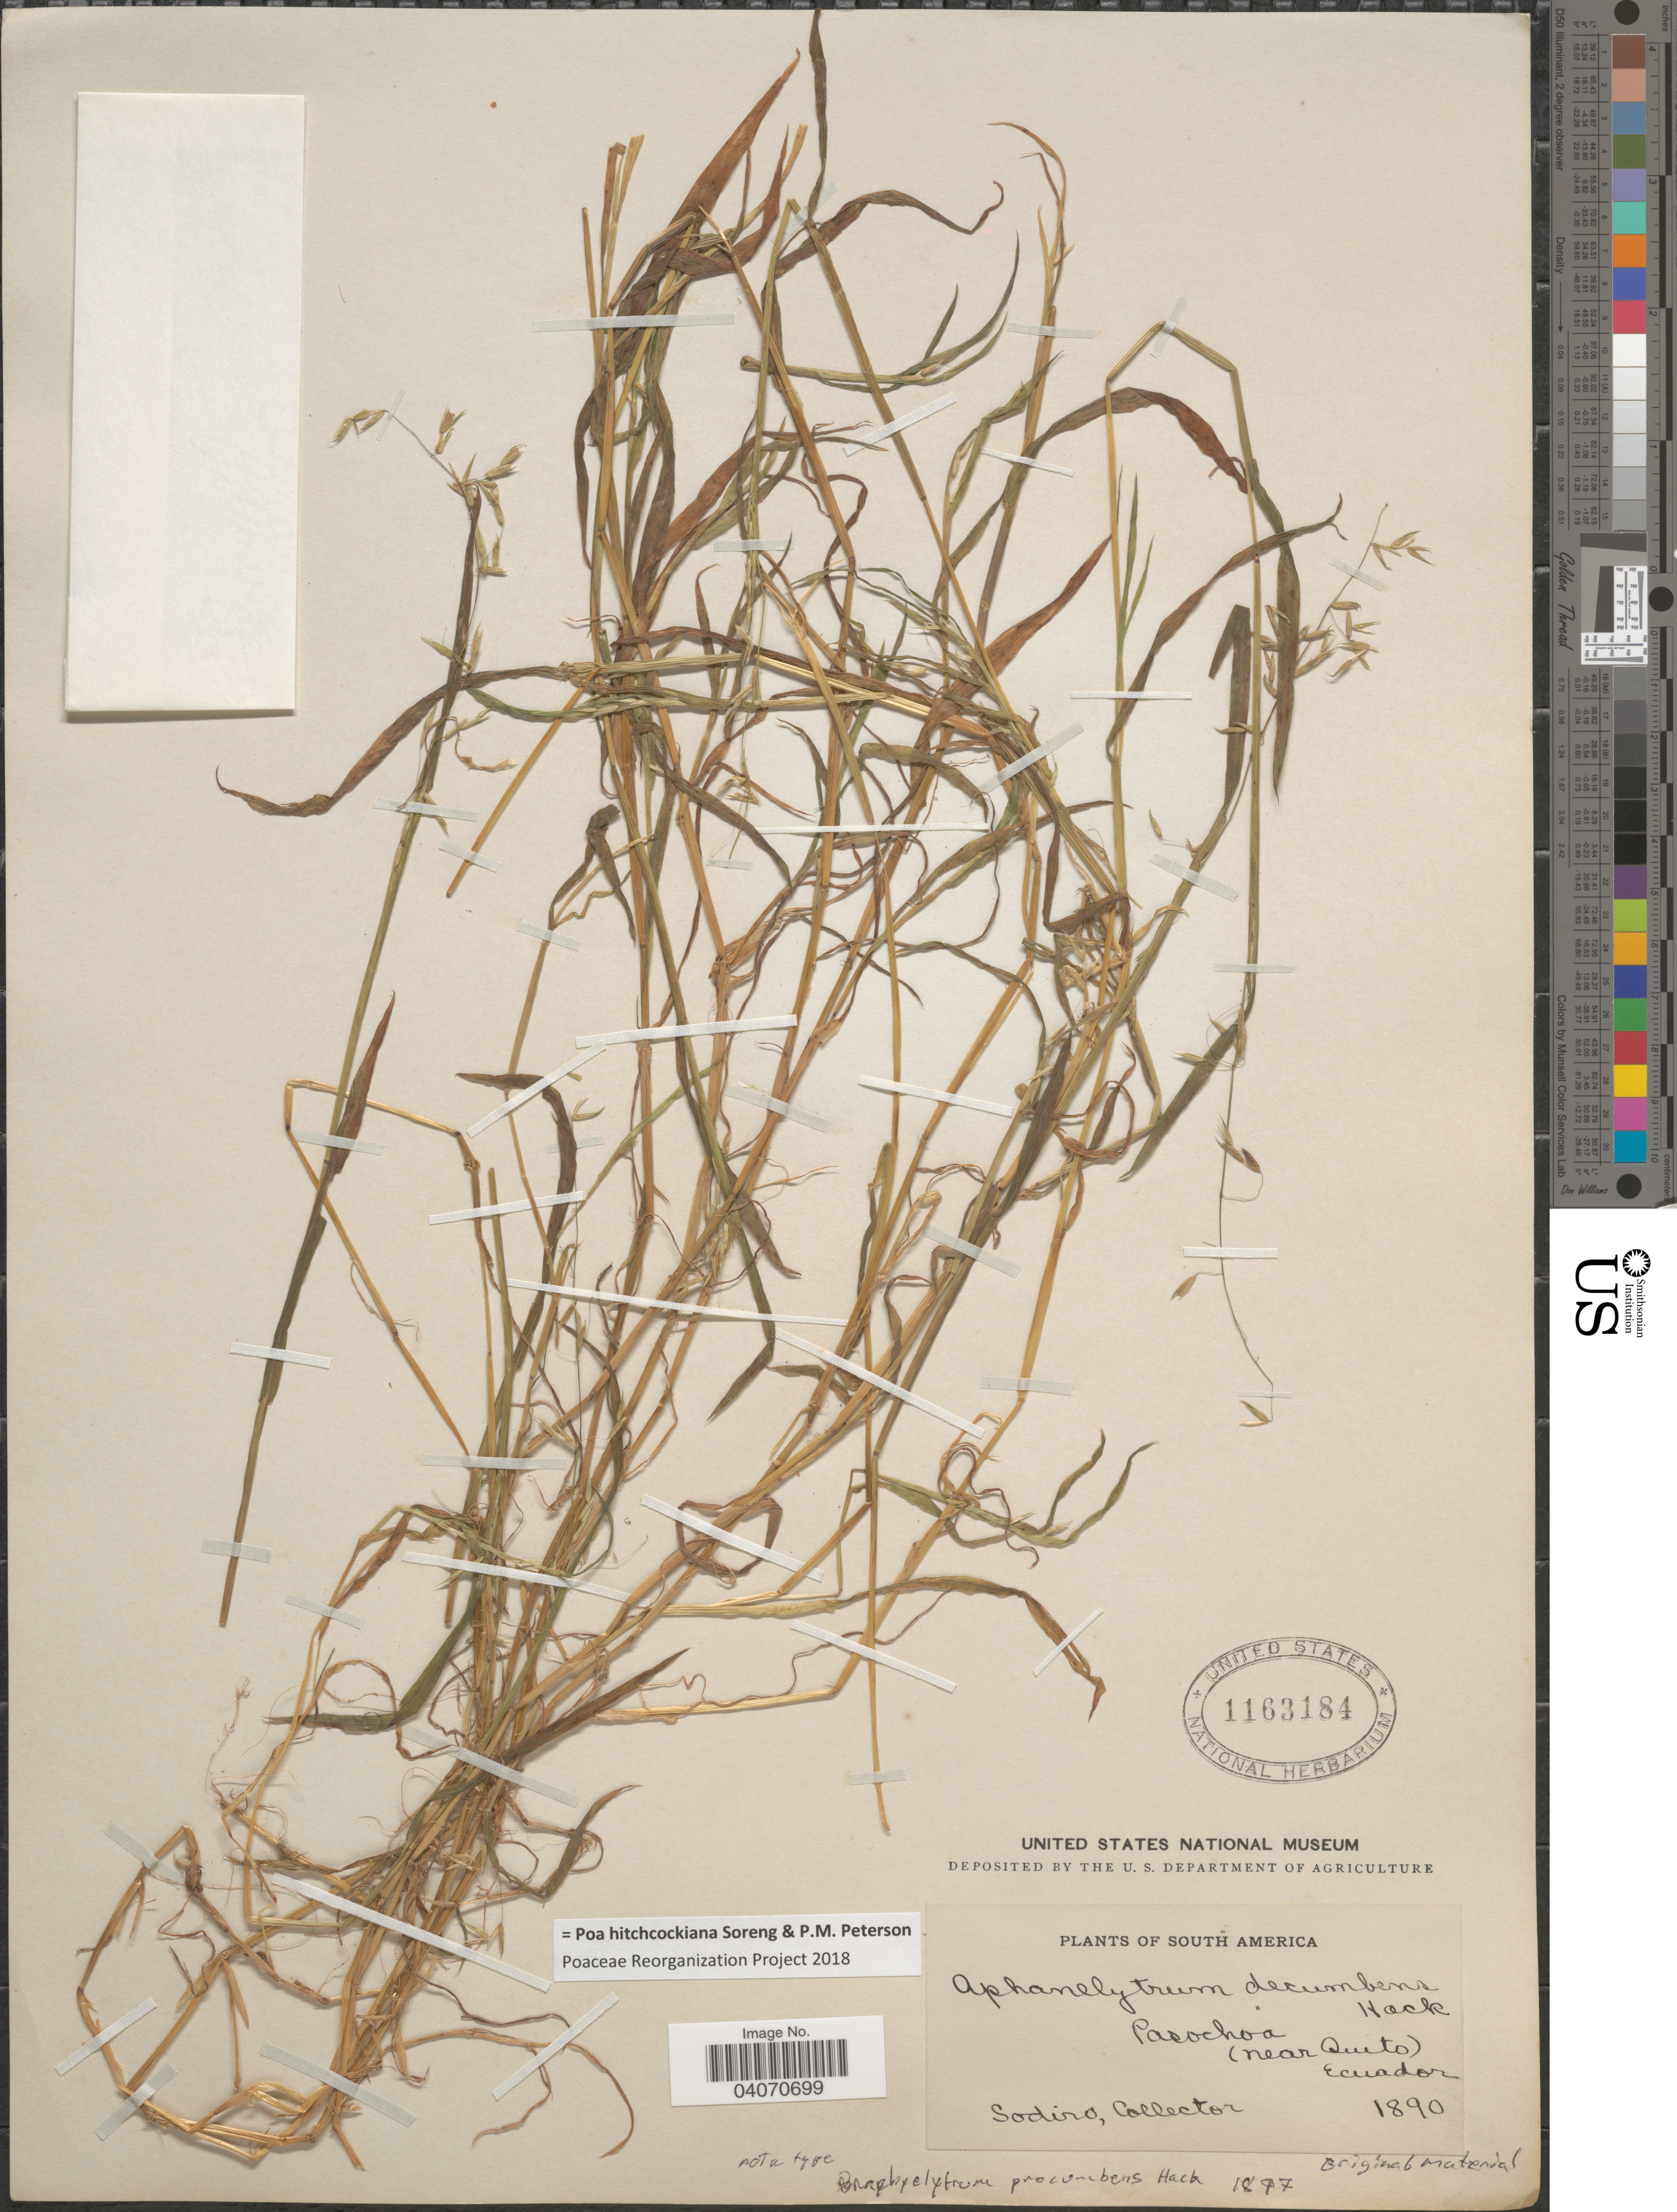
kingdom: Plantae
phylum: Tracheophyta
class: Liliopsida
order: Poales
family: Poaceae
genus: Poa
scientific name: Poa hitchcockiana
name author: Soreng & P.M. Peterson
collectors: Sodiro, --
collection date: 1890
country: Ecuador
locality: Pasochoa (near Quito).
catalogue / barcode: US 1163184